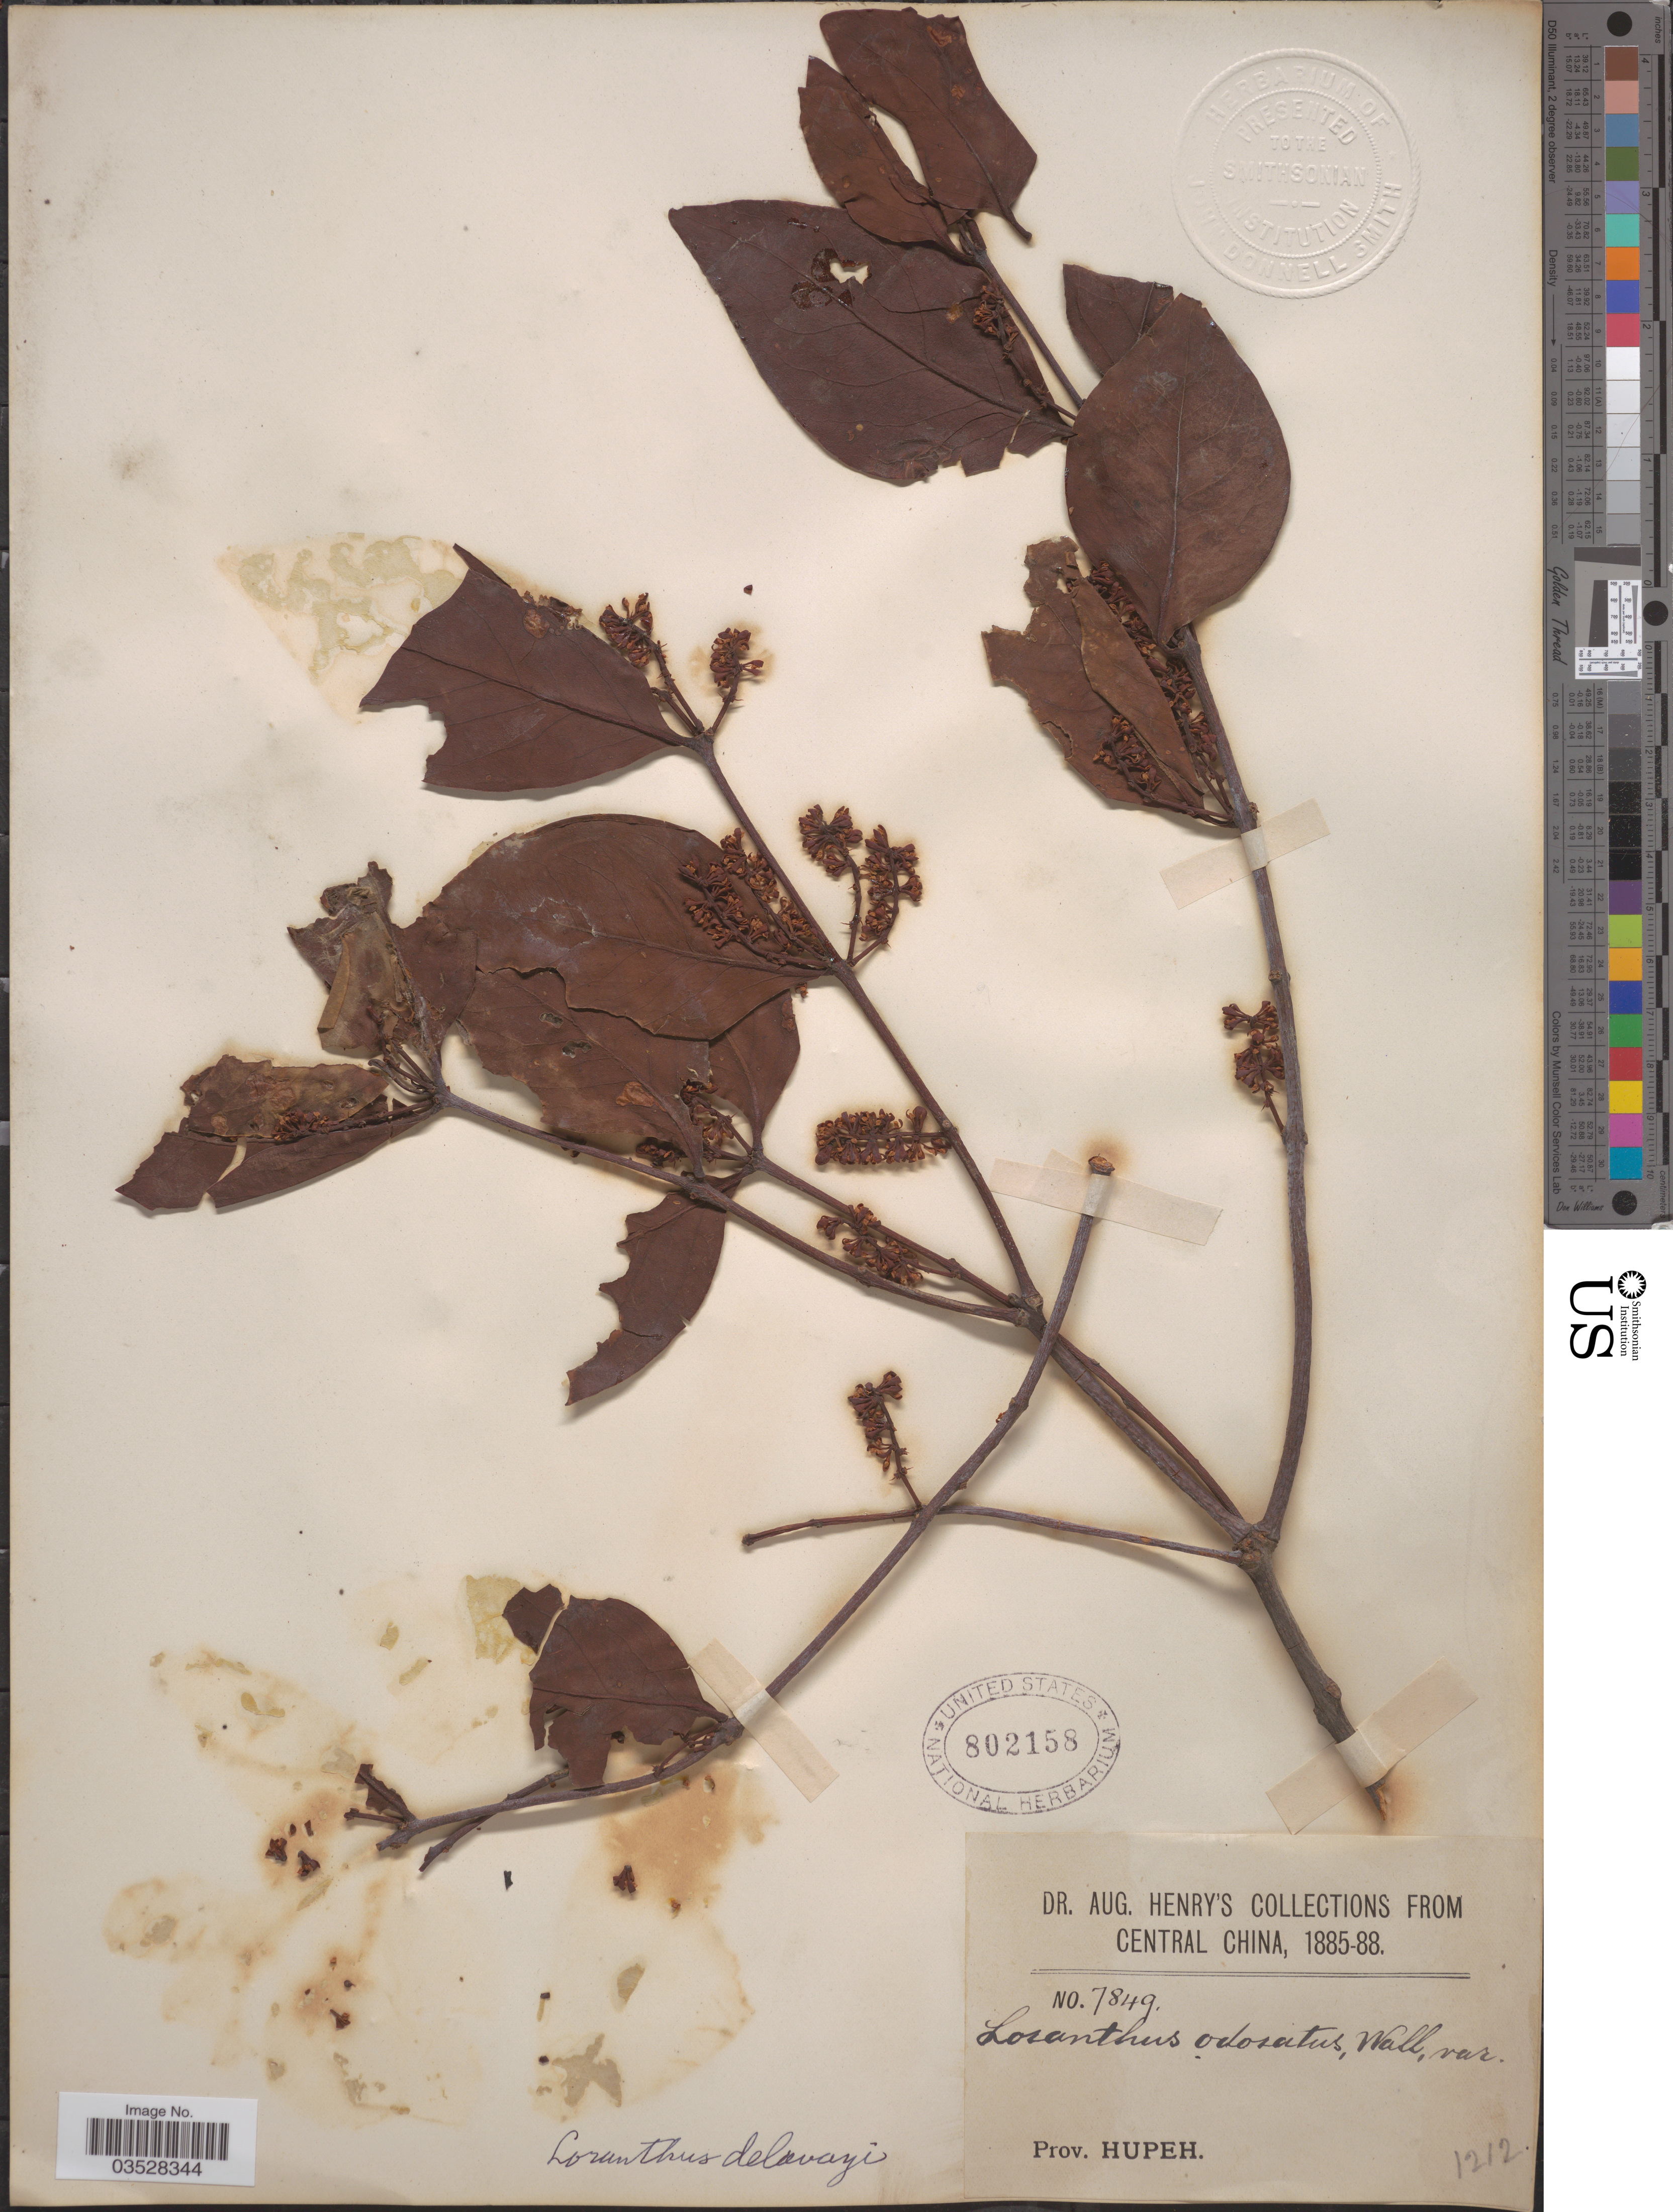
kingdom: Plantae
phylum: Tracheophyta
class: Magnoliopsida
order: Santalales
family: Loranthaceae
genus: Loranthus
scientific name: Loranthus delavayi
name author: Tiegh.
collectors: A. Henry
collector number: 7849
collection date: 1885/1888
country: China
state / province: Hubei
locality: Central China. Prov. Hupeh.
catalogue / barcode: US 802158